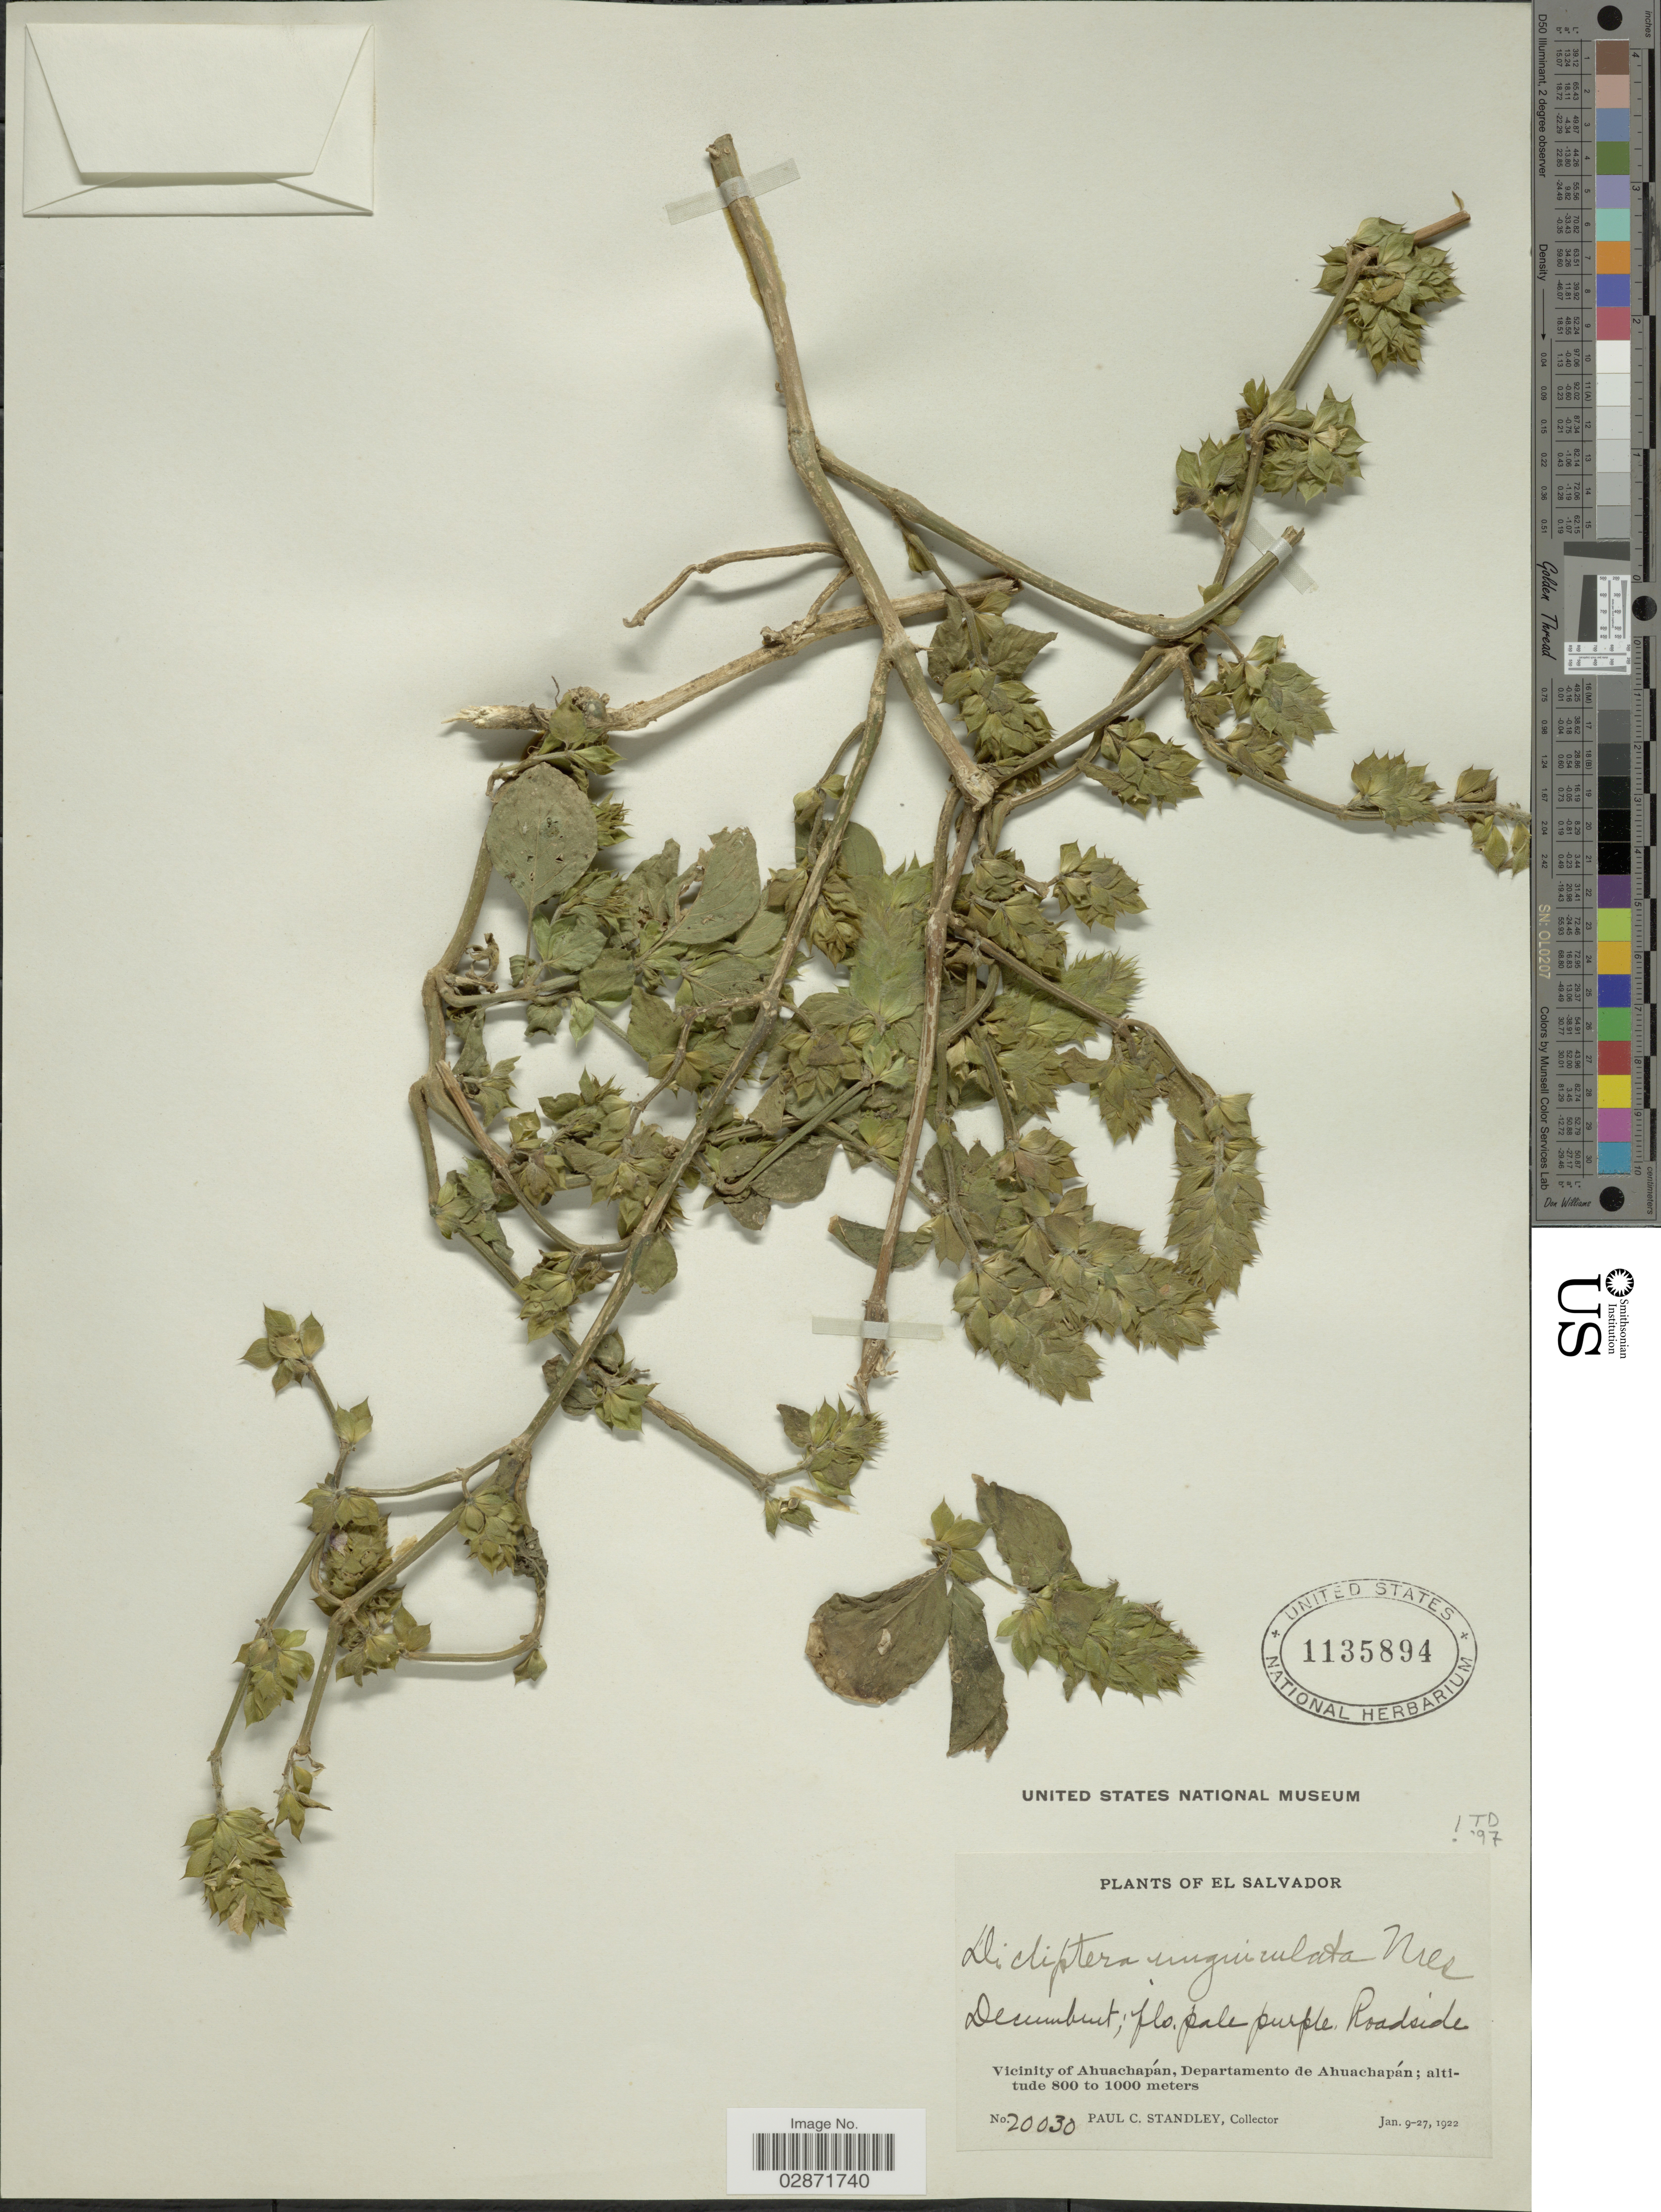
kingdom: Plantae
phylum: Tracheophyta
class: Magnoliopsida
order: Lamiales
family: Acanthaceae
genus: Dicliptera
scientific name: Dicliptera unguiculata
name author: Nees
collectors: P. C. Standley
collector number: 20030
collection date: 1922-01-09/1922-01-27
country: El Salvador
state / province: Ahuachapan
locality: Vicinity of Ahuachapán, Departamento de Ahuachapán.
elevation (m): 800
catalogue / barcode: US 1135894